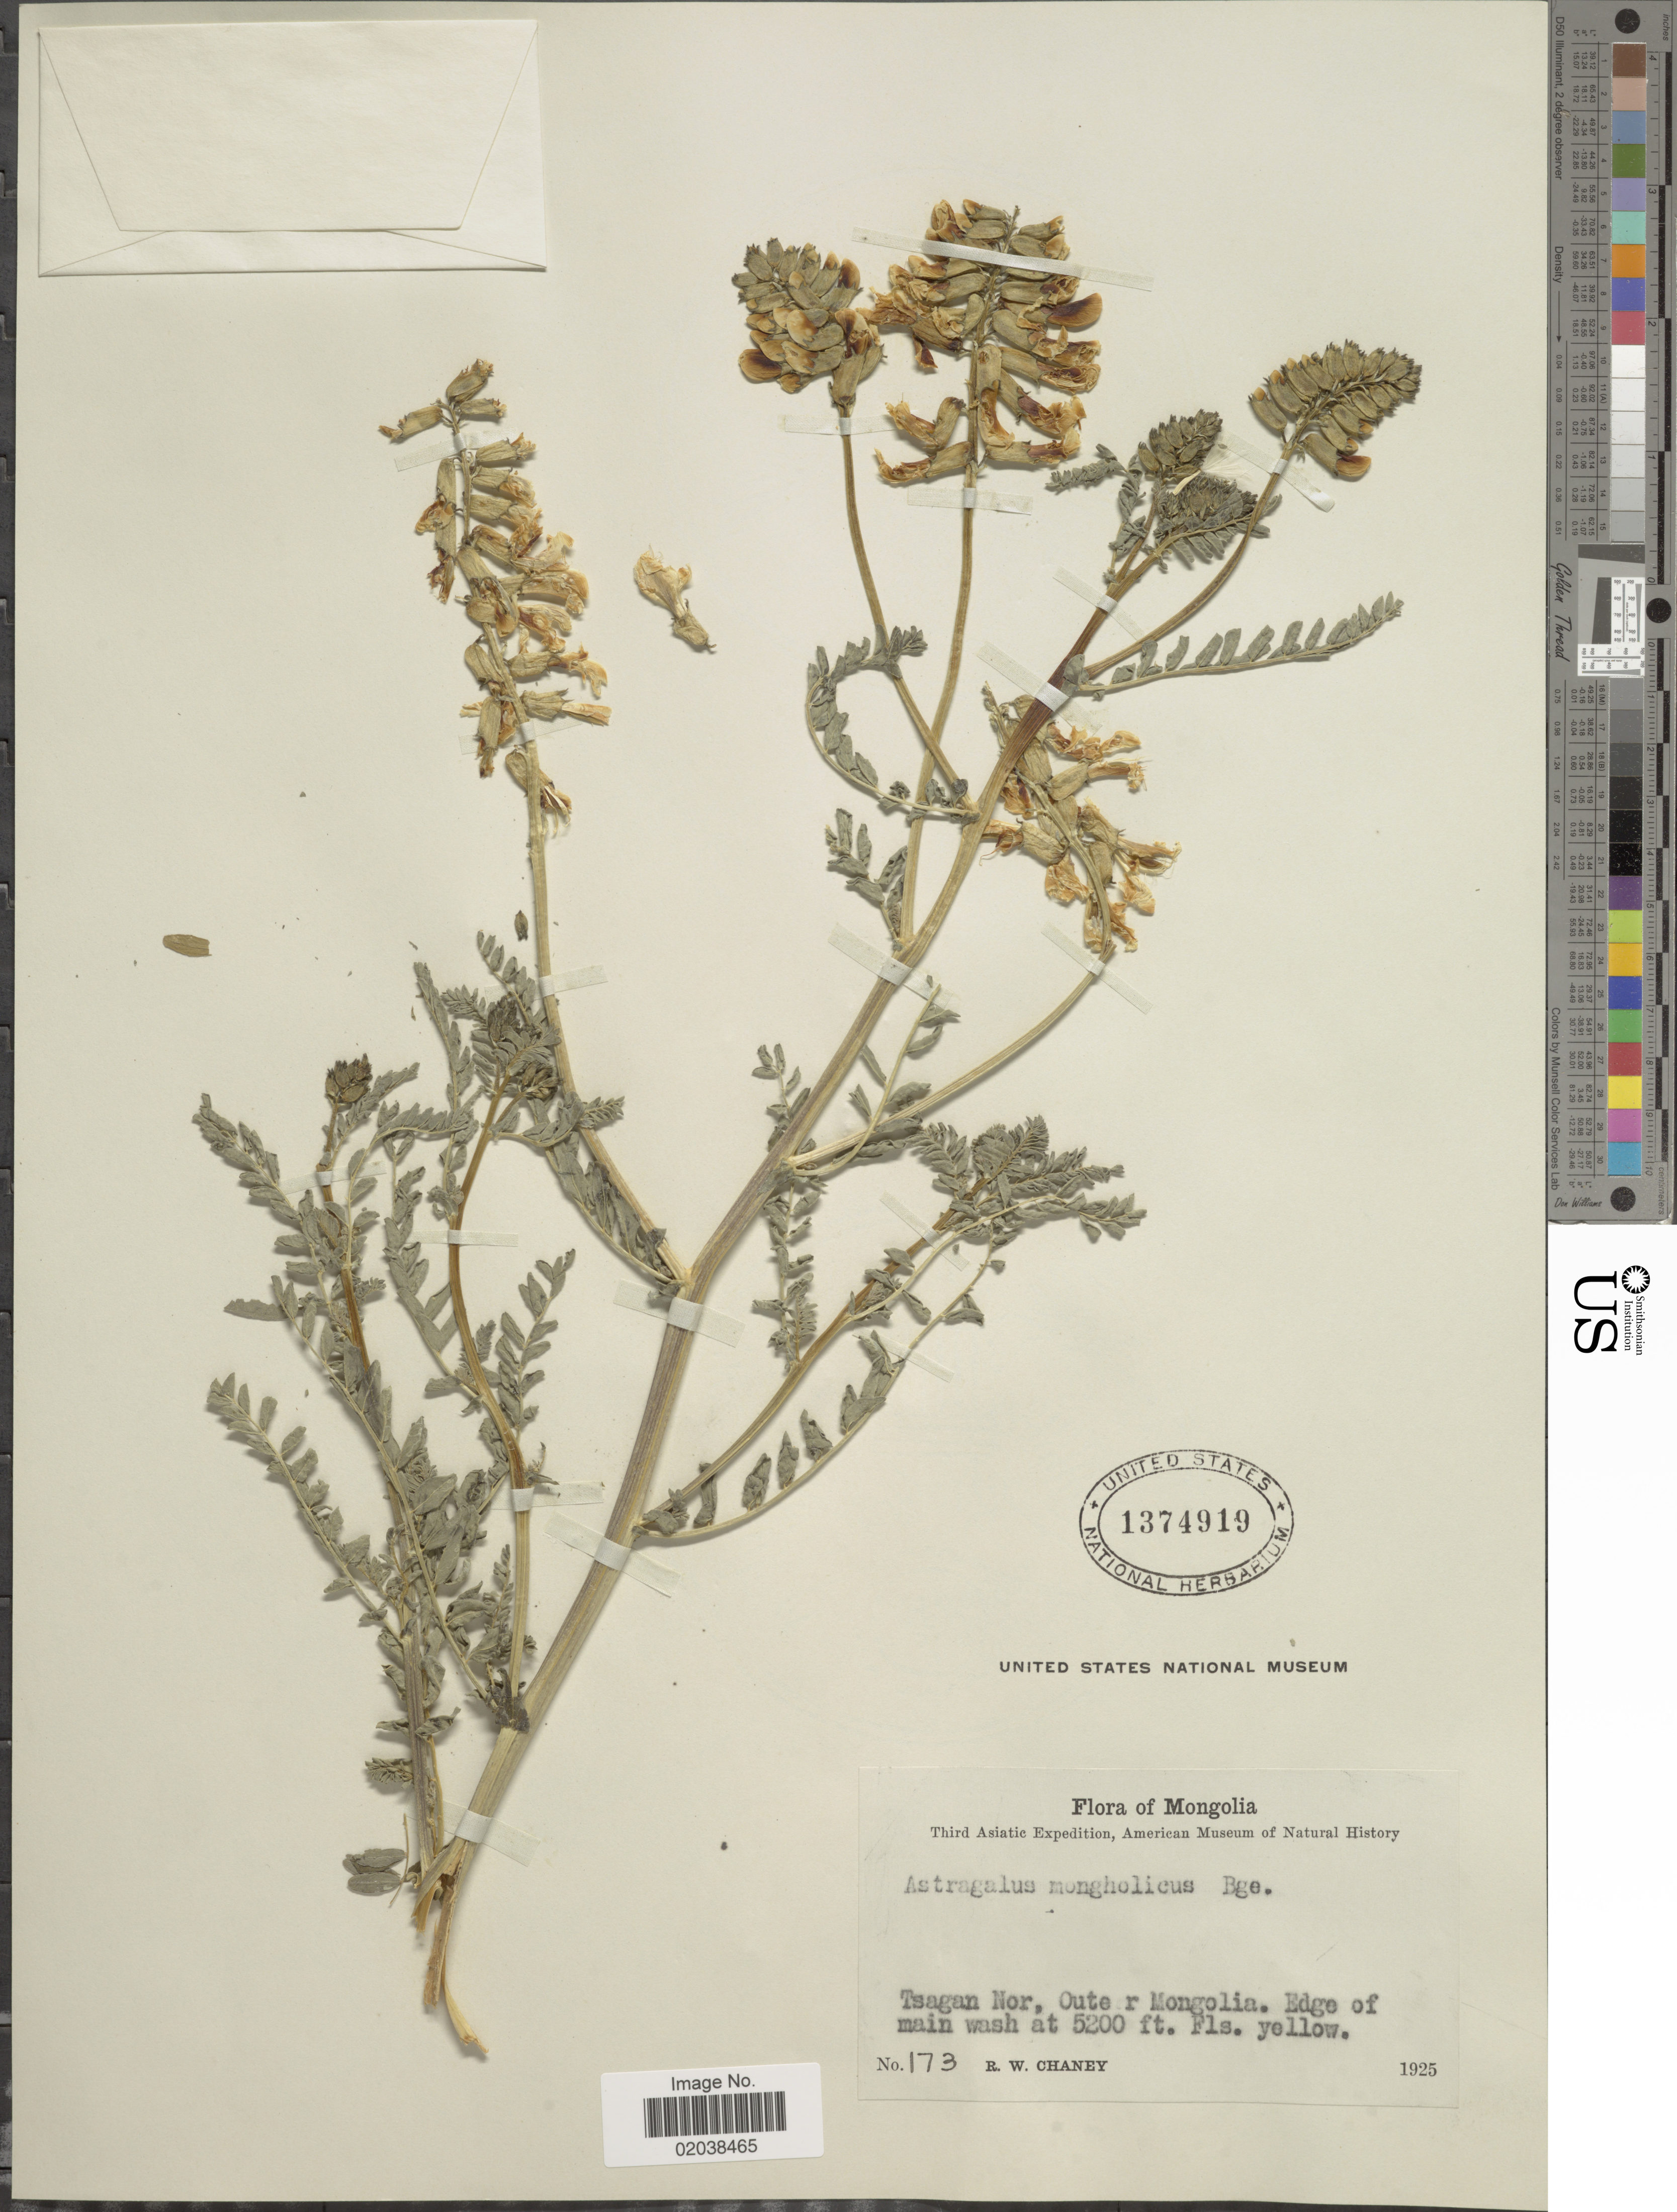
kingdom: Plantae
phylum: Tracheophyta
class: Magnoliopsida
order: Fabales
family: Fabaceae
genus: Astragalus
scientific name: Astragalus mongholicus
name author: Bunge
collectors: R. Chaney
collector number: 173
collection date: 1925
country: Mongolia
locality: Tsagan Nor, Outer Mongolia. Edge of main wash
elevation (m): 1585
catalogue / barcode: US 1374919